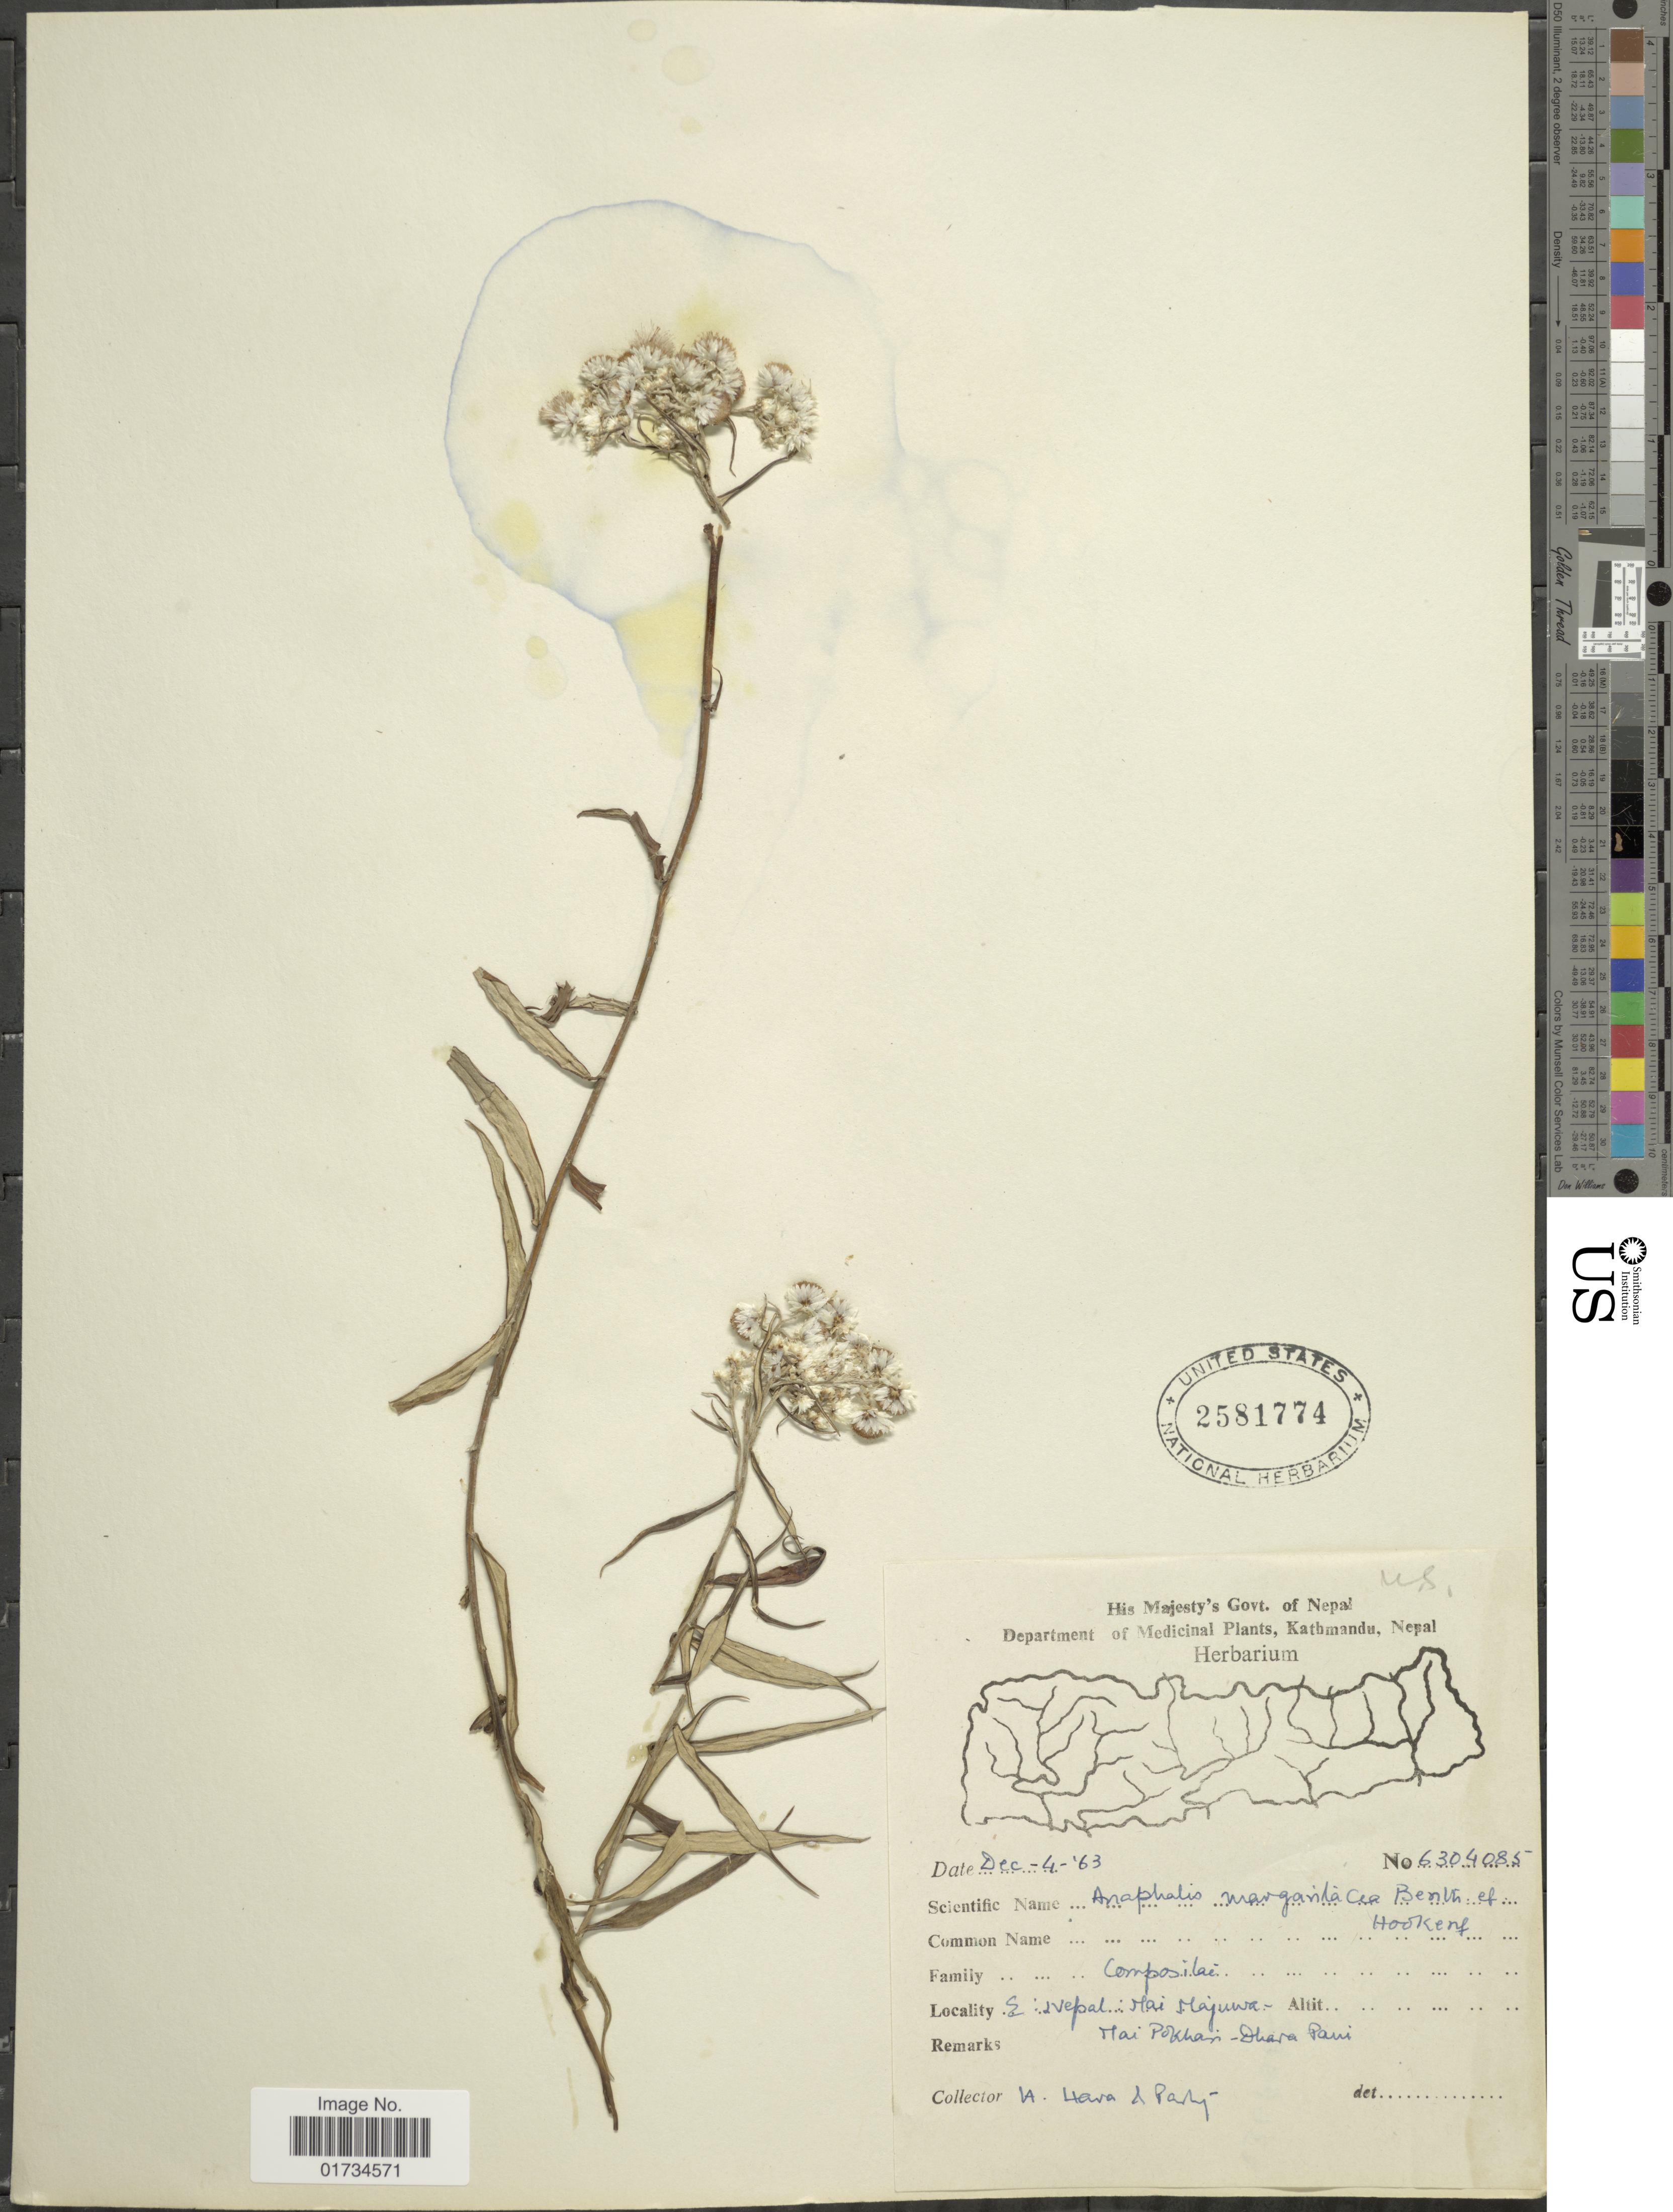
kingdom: Plantae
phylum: Tracheophyta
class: Magnoliopsida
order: Asterales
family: Asteraceae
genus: Anaphalis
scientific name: Anaphalis margaritacea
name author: (L.) Benth. & Hook. f.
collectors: A. Hara & et al.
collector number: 6304085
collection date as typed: Transcribed d/m/y: 4/12/63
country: Nepal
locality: E. Nepal. Mai Majuwa. Mai pokkan-Dhara Pani [interpreted]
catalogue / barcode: US 2581774